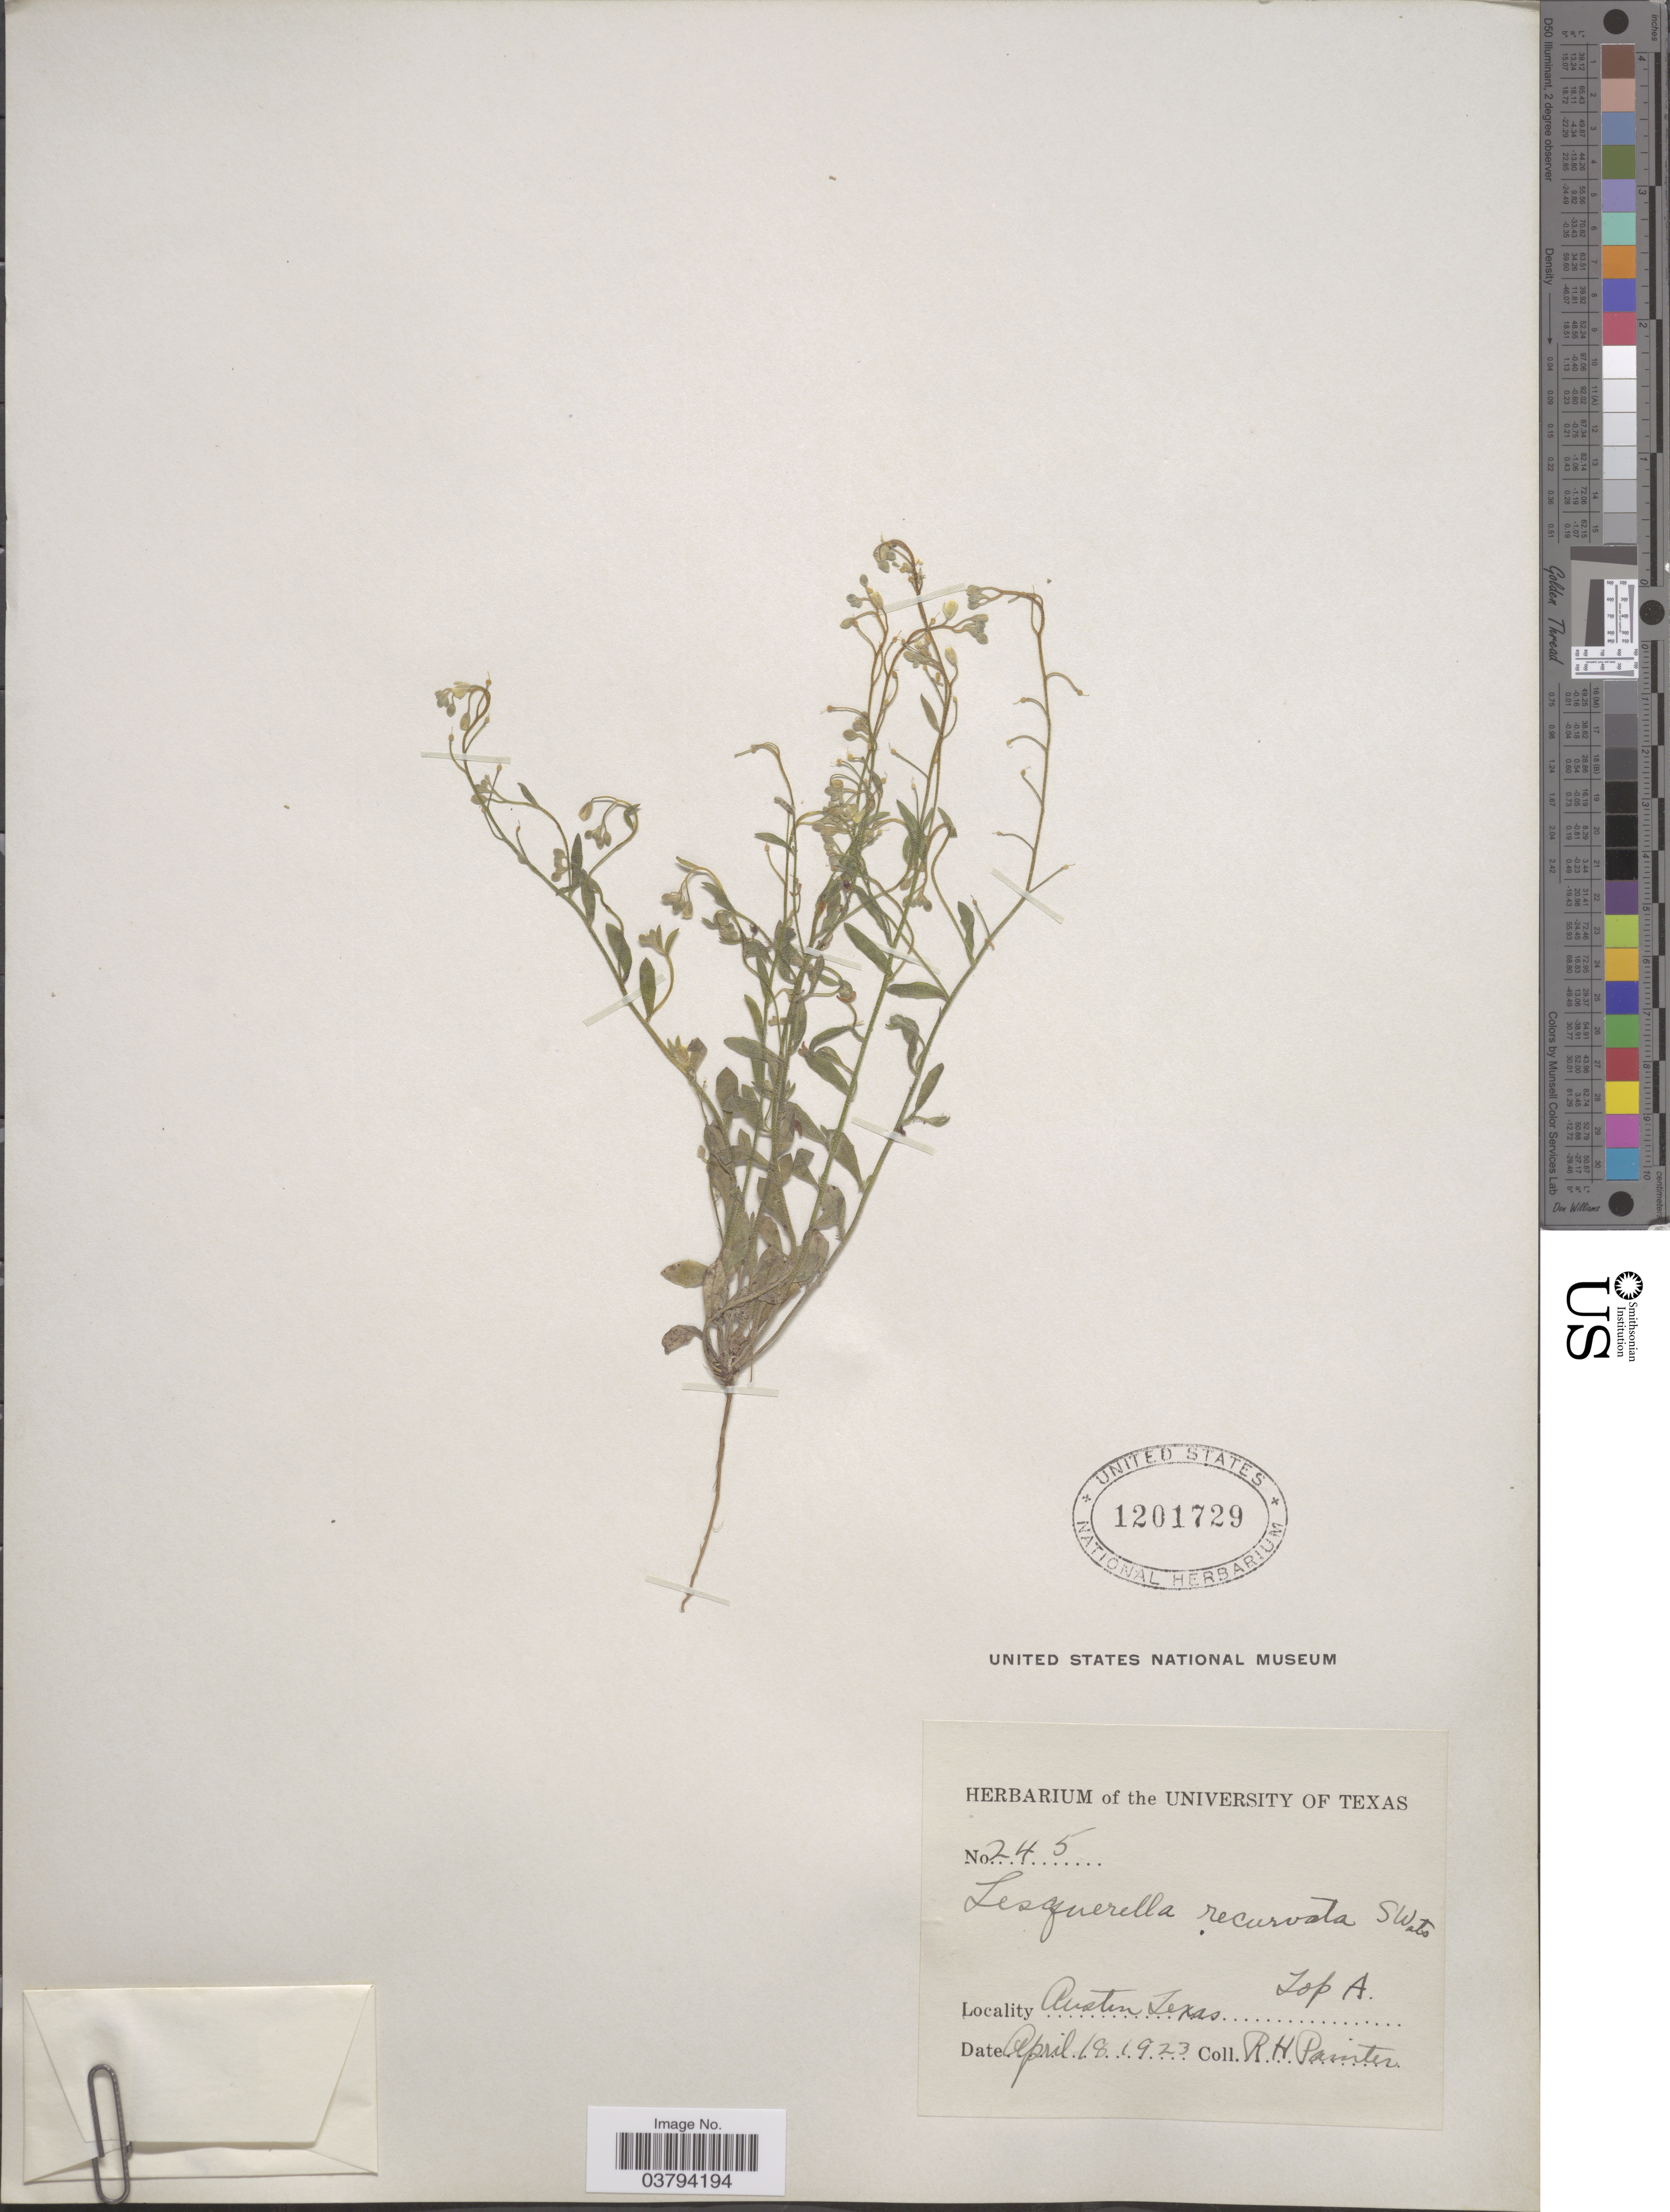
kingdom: Plantae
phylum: Tracheophyta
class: Magnoliopsida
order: Brassicales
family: Brassicaceae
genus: Lesquerella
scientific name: Lesquerella recurvata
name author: (Englem. ex A. Gray) S. Watson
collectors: Painter, R. H.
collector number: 245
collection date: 1923-04-18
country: United States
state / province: Texas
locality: Austin. Top A [unsure placement].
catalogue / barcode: US 1201729